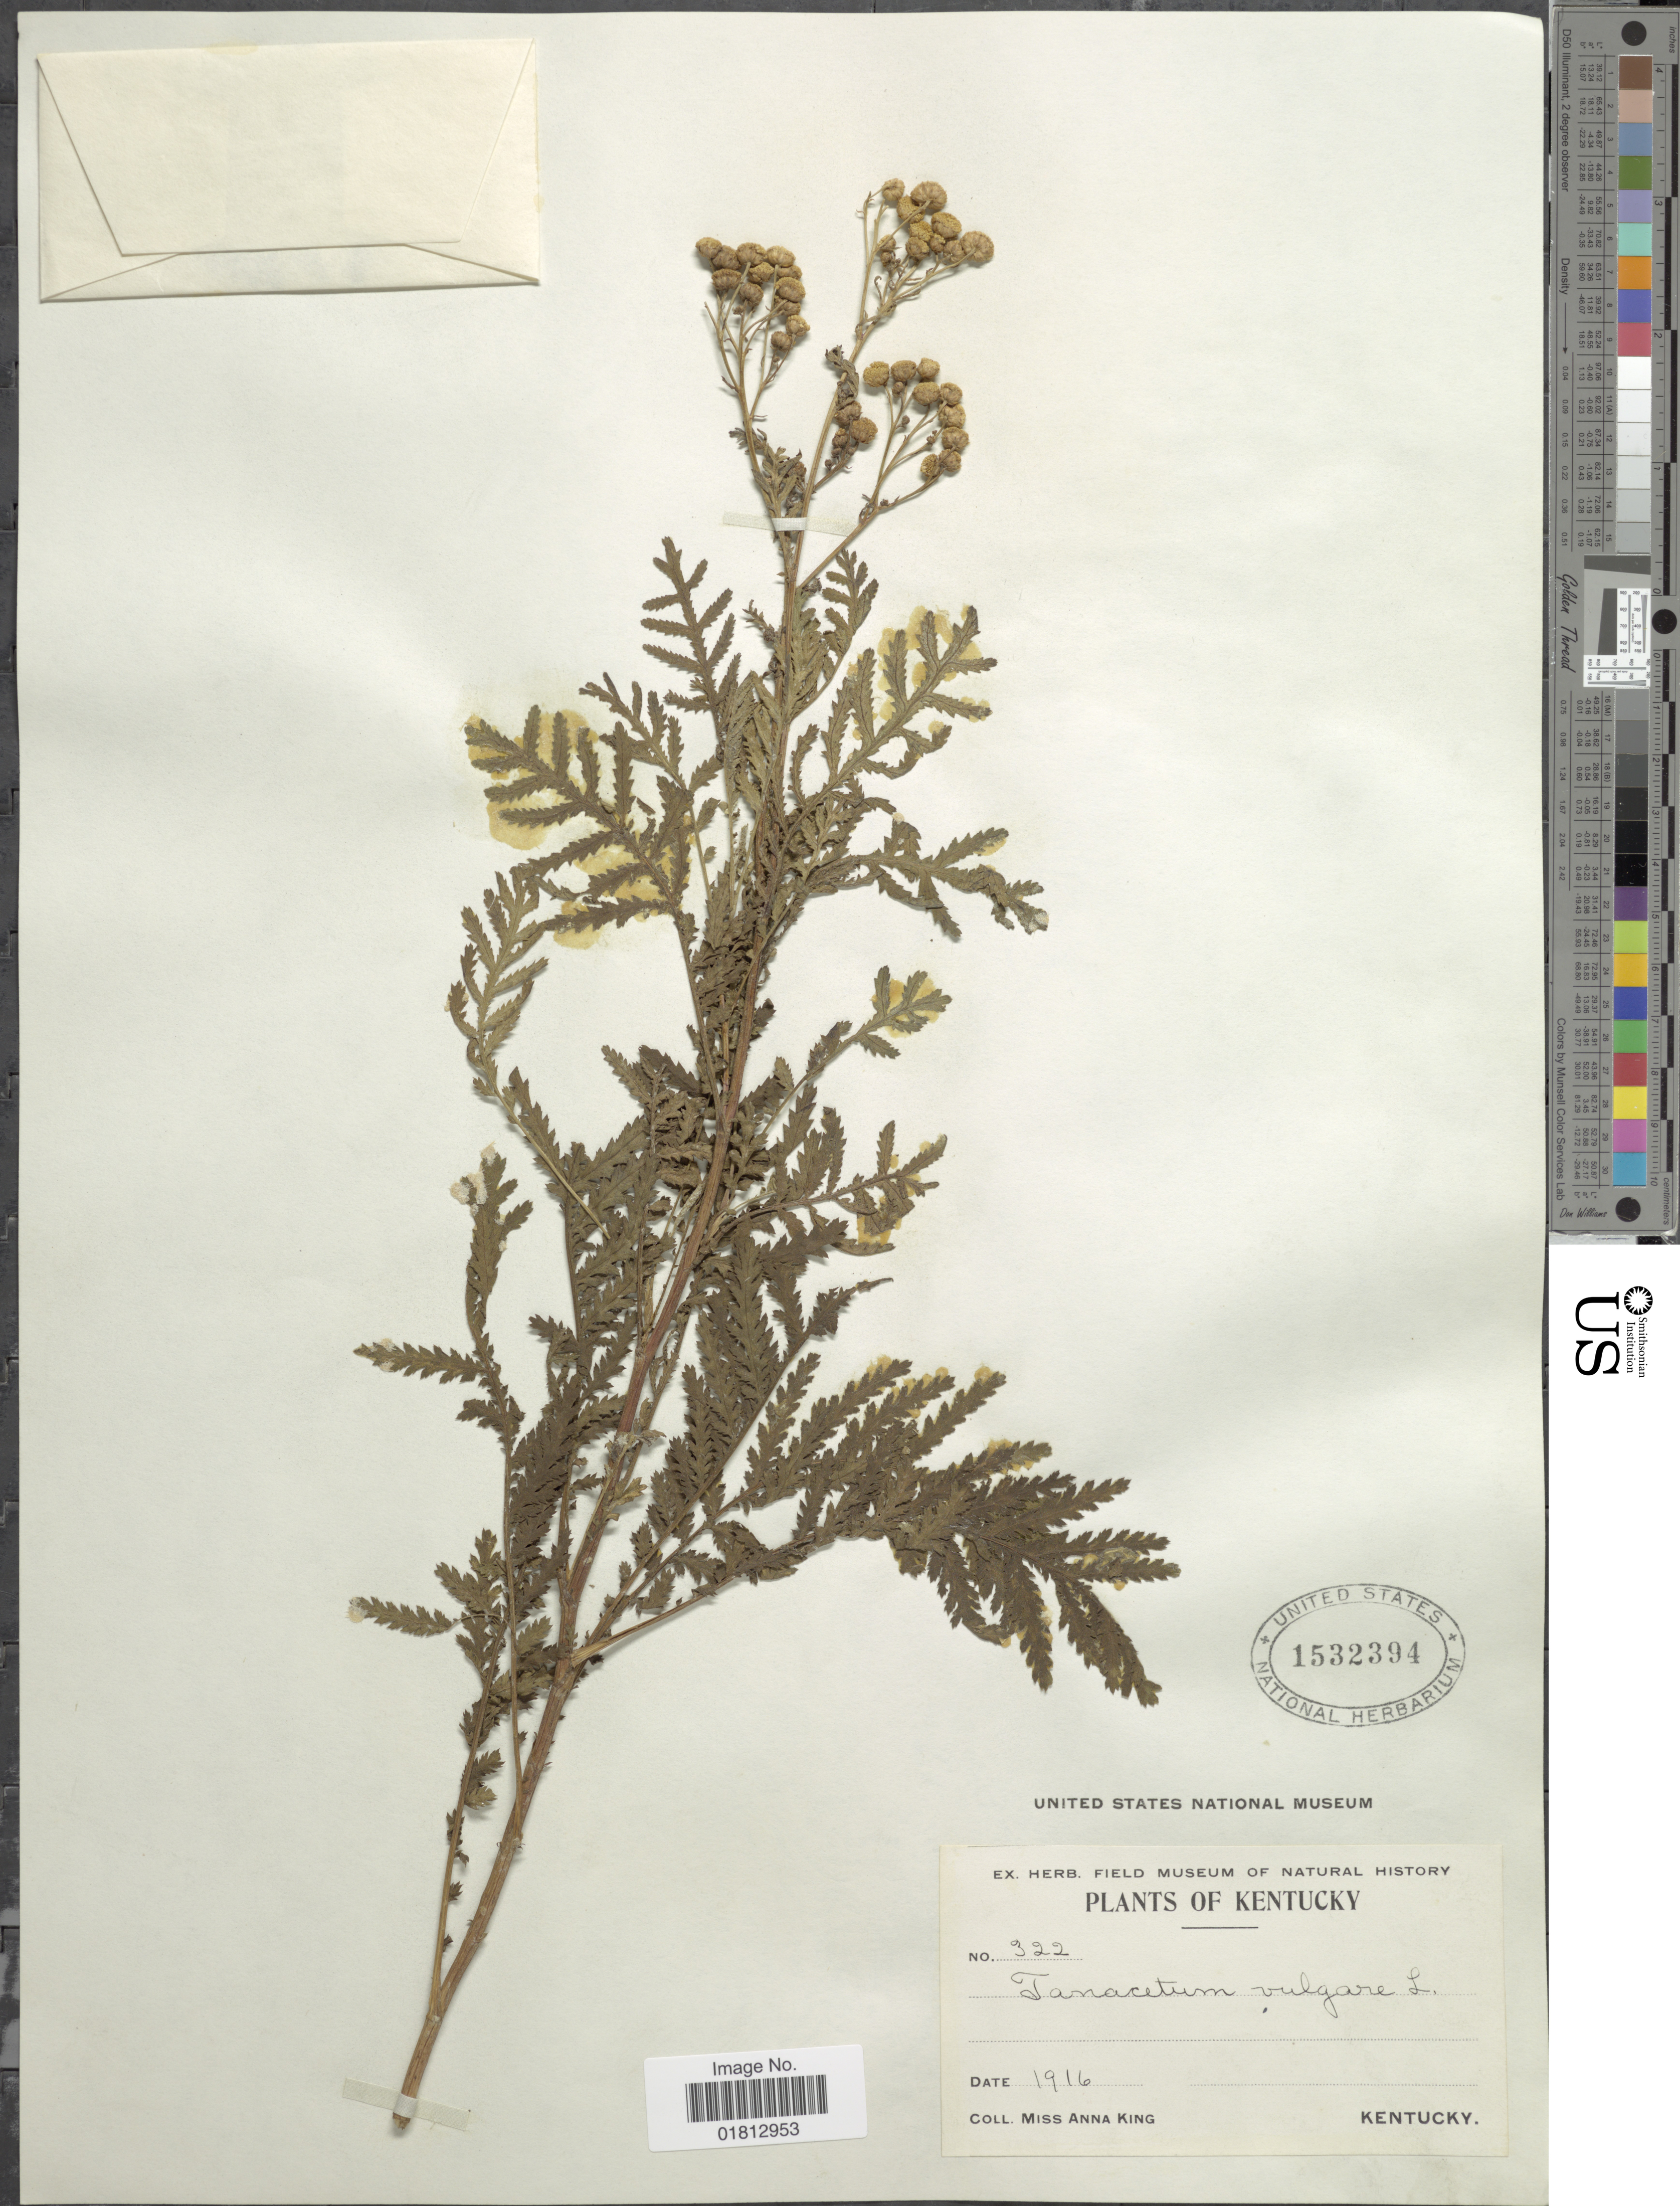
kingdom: Plantae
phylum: Tracheophyta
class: Magnoliopsida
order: Asterales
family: Asteraceae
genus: Tanacetum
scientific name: Tanacetum vulgare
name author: L.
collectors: A. King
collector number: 322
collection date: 1916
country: United States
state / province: Kentucky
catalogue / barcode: US 1532394